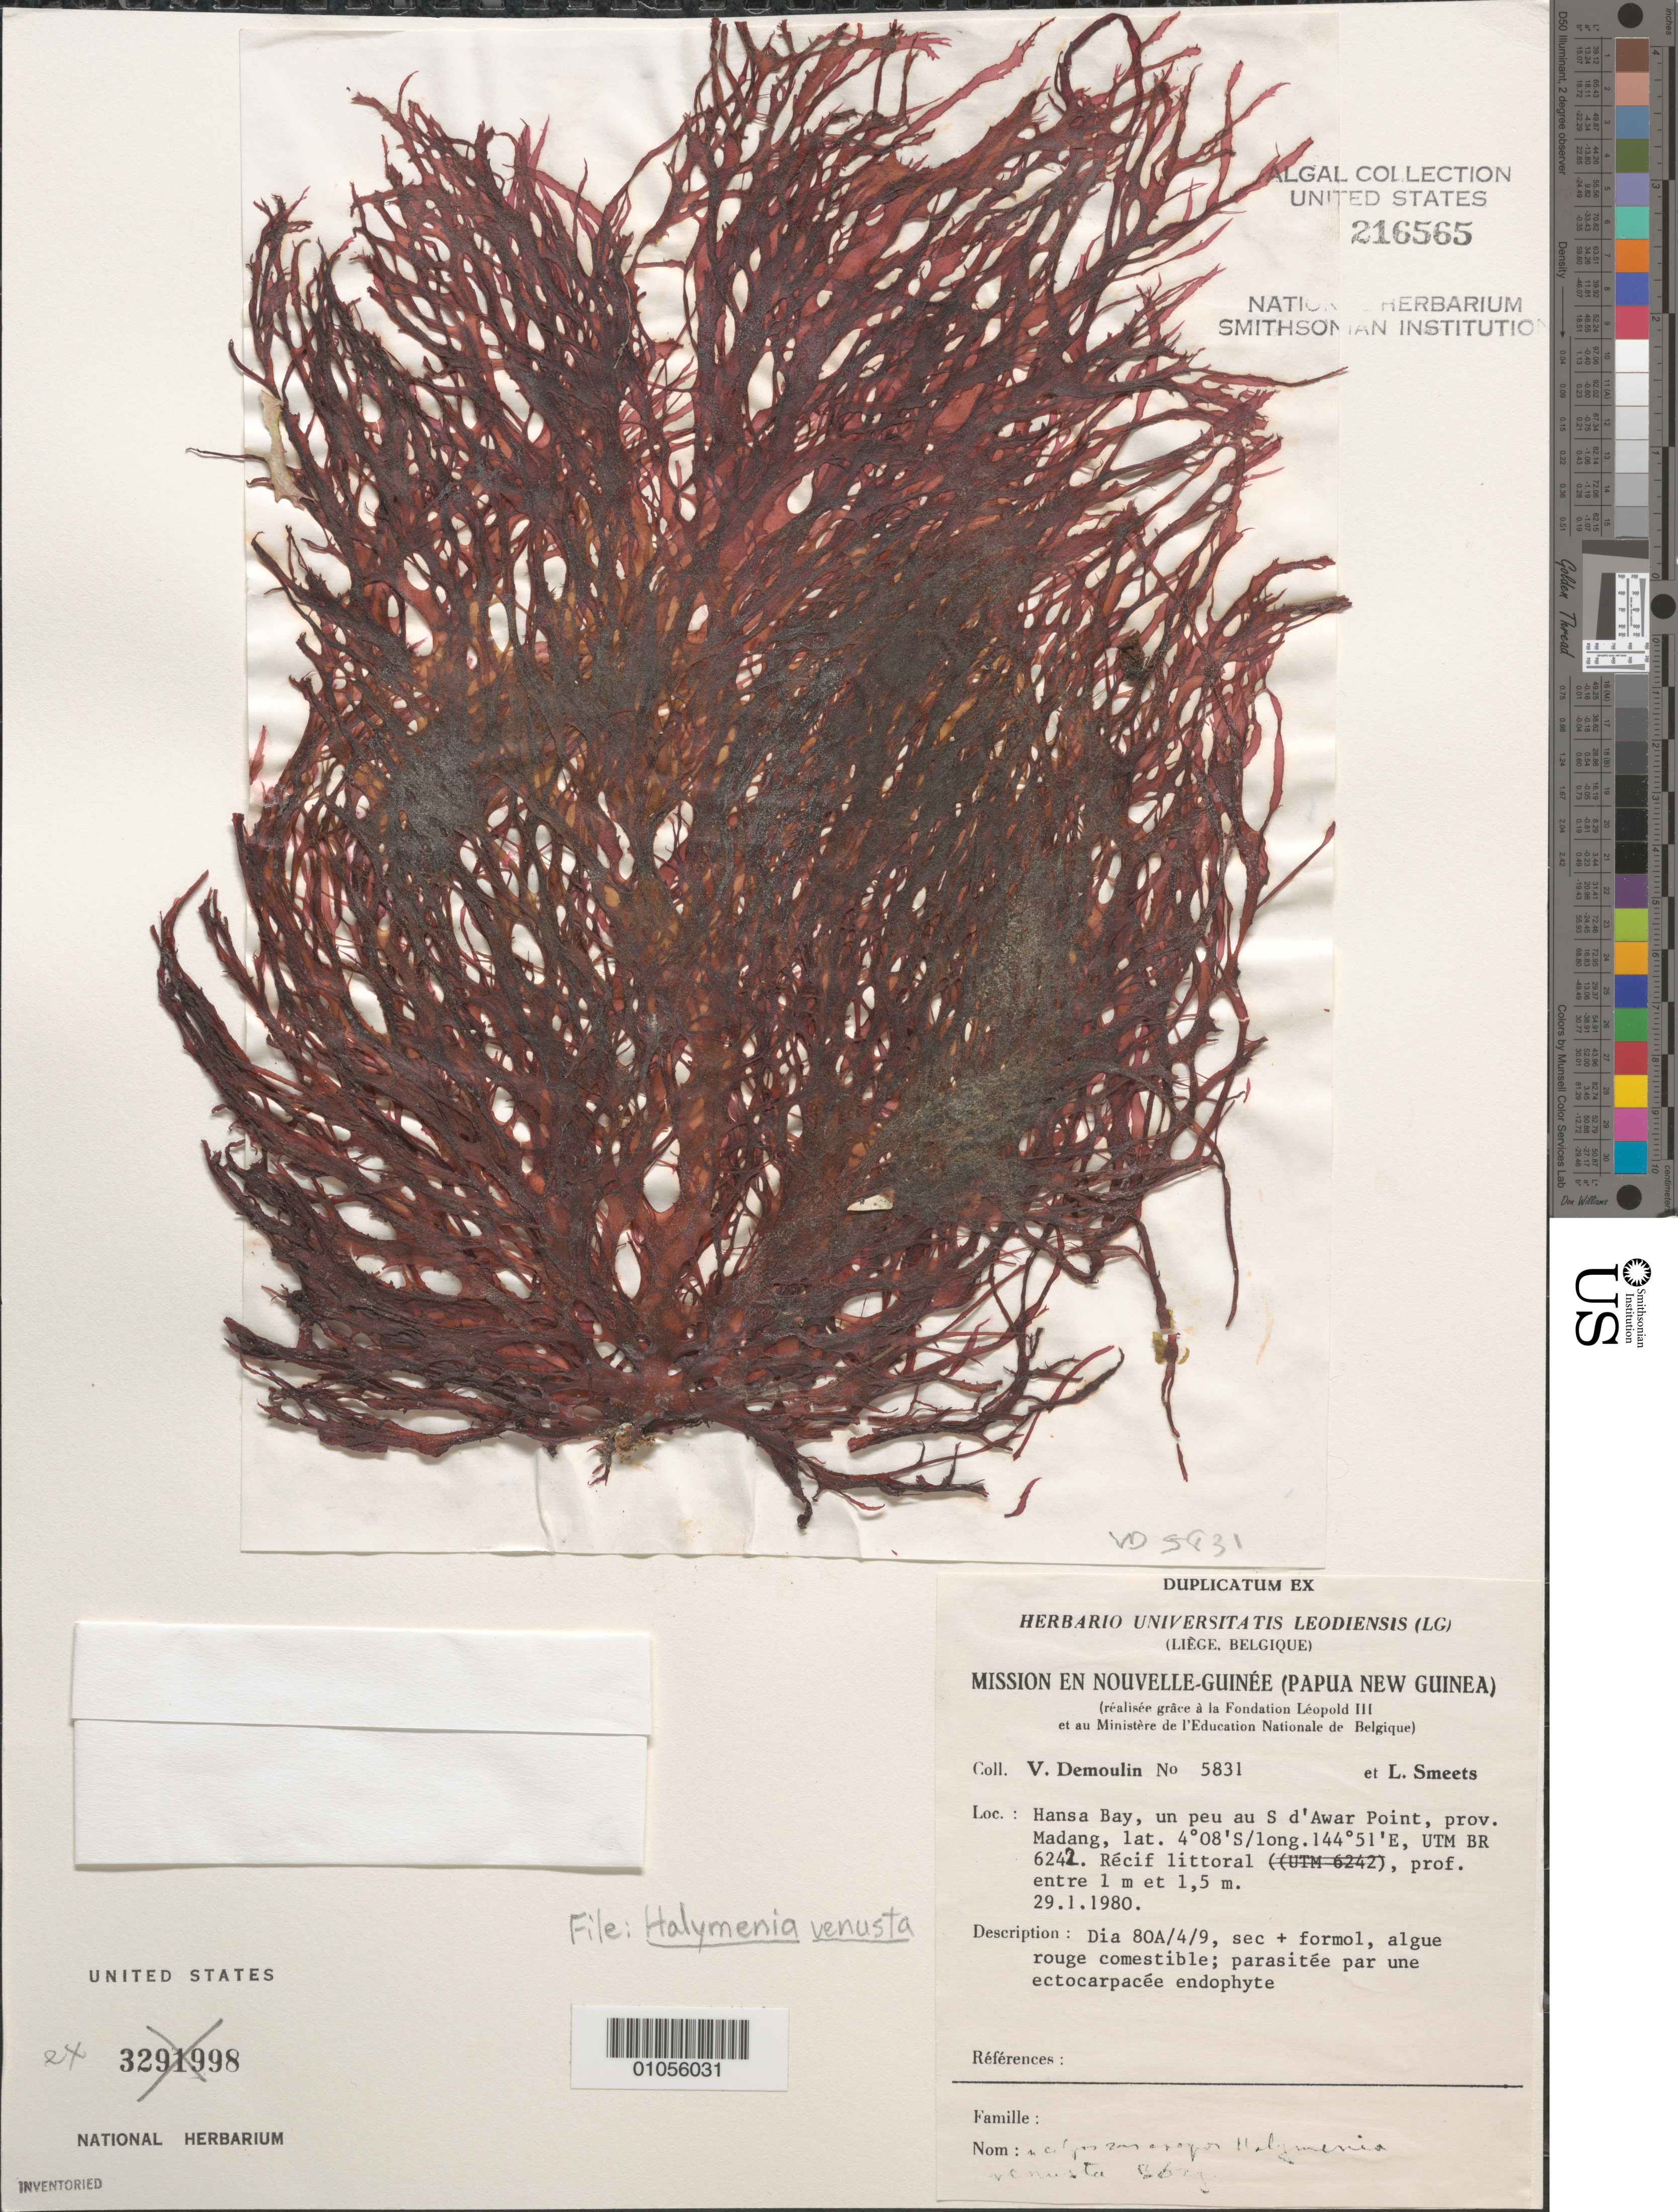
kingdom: Plantae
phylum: Rhodophyta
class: Florideophyceae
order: Halymeniales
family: Halymeniaceae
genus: Halymenia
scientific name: Halymenia venusta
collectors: V. Demoulin & L. Smeets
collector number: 5831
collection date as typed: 29 Jan 1980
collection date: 1980-01-29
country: Papua New Guinea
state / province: Madang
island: New Guinea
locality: Hansa Bay, just south of d'Awar Point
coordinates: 4 08'S, 144 51"E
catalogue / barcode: US 216565